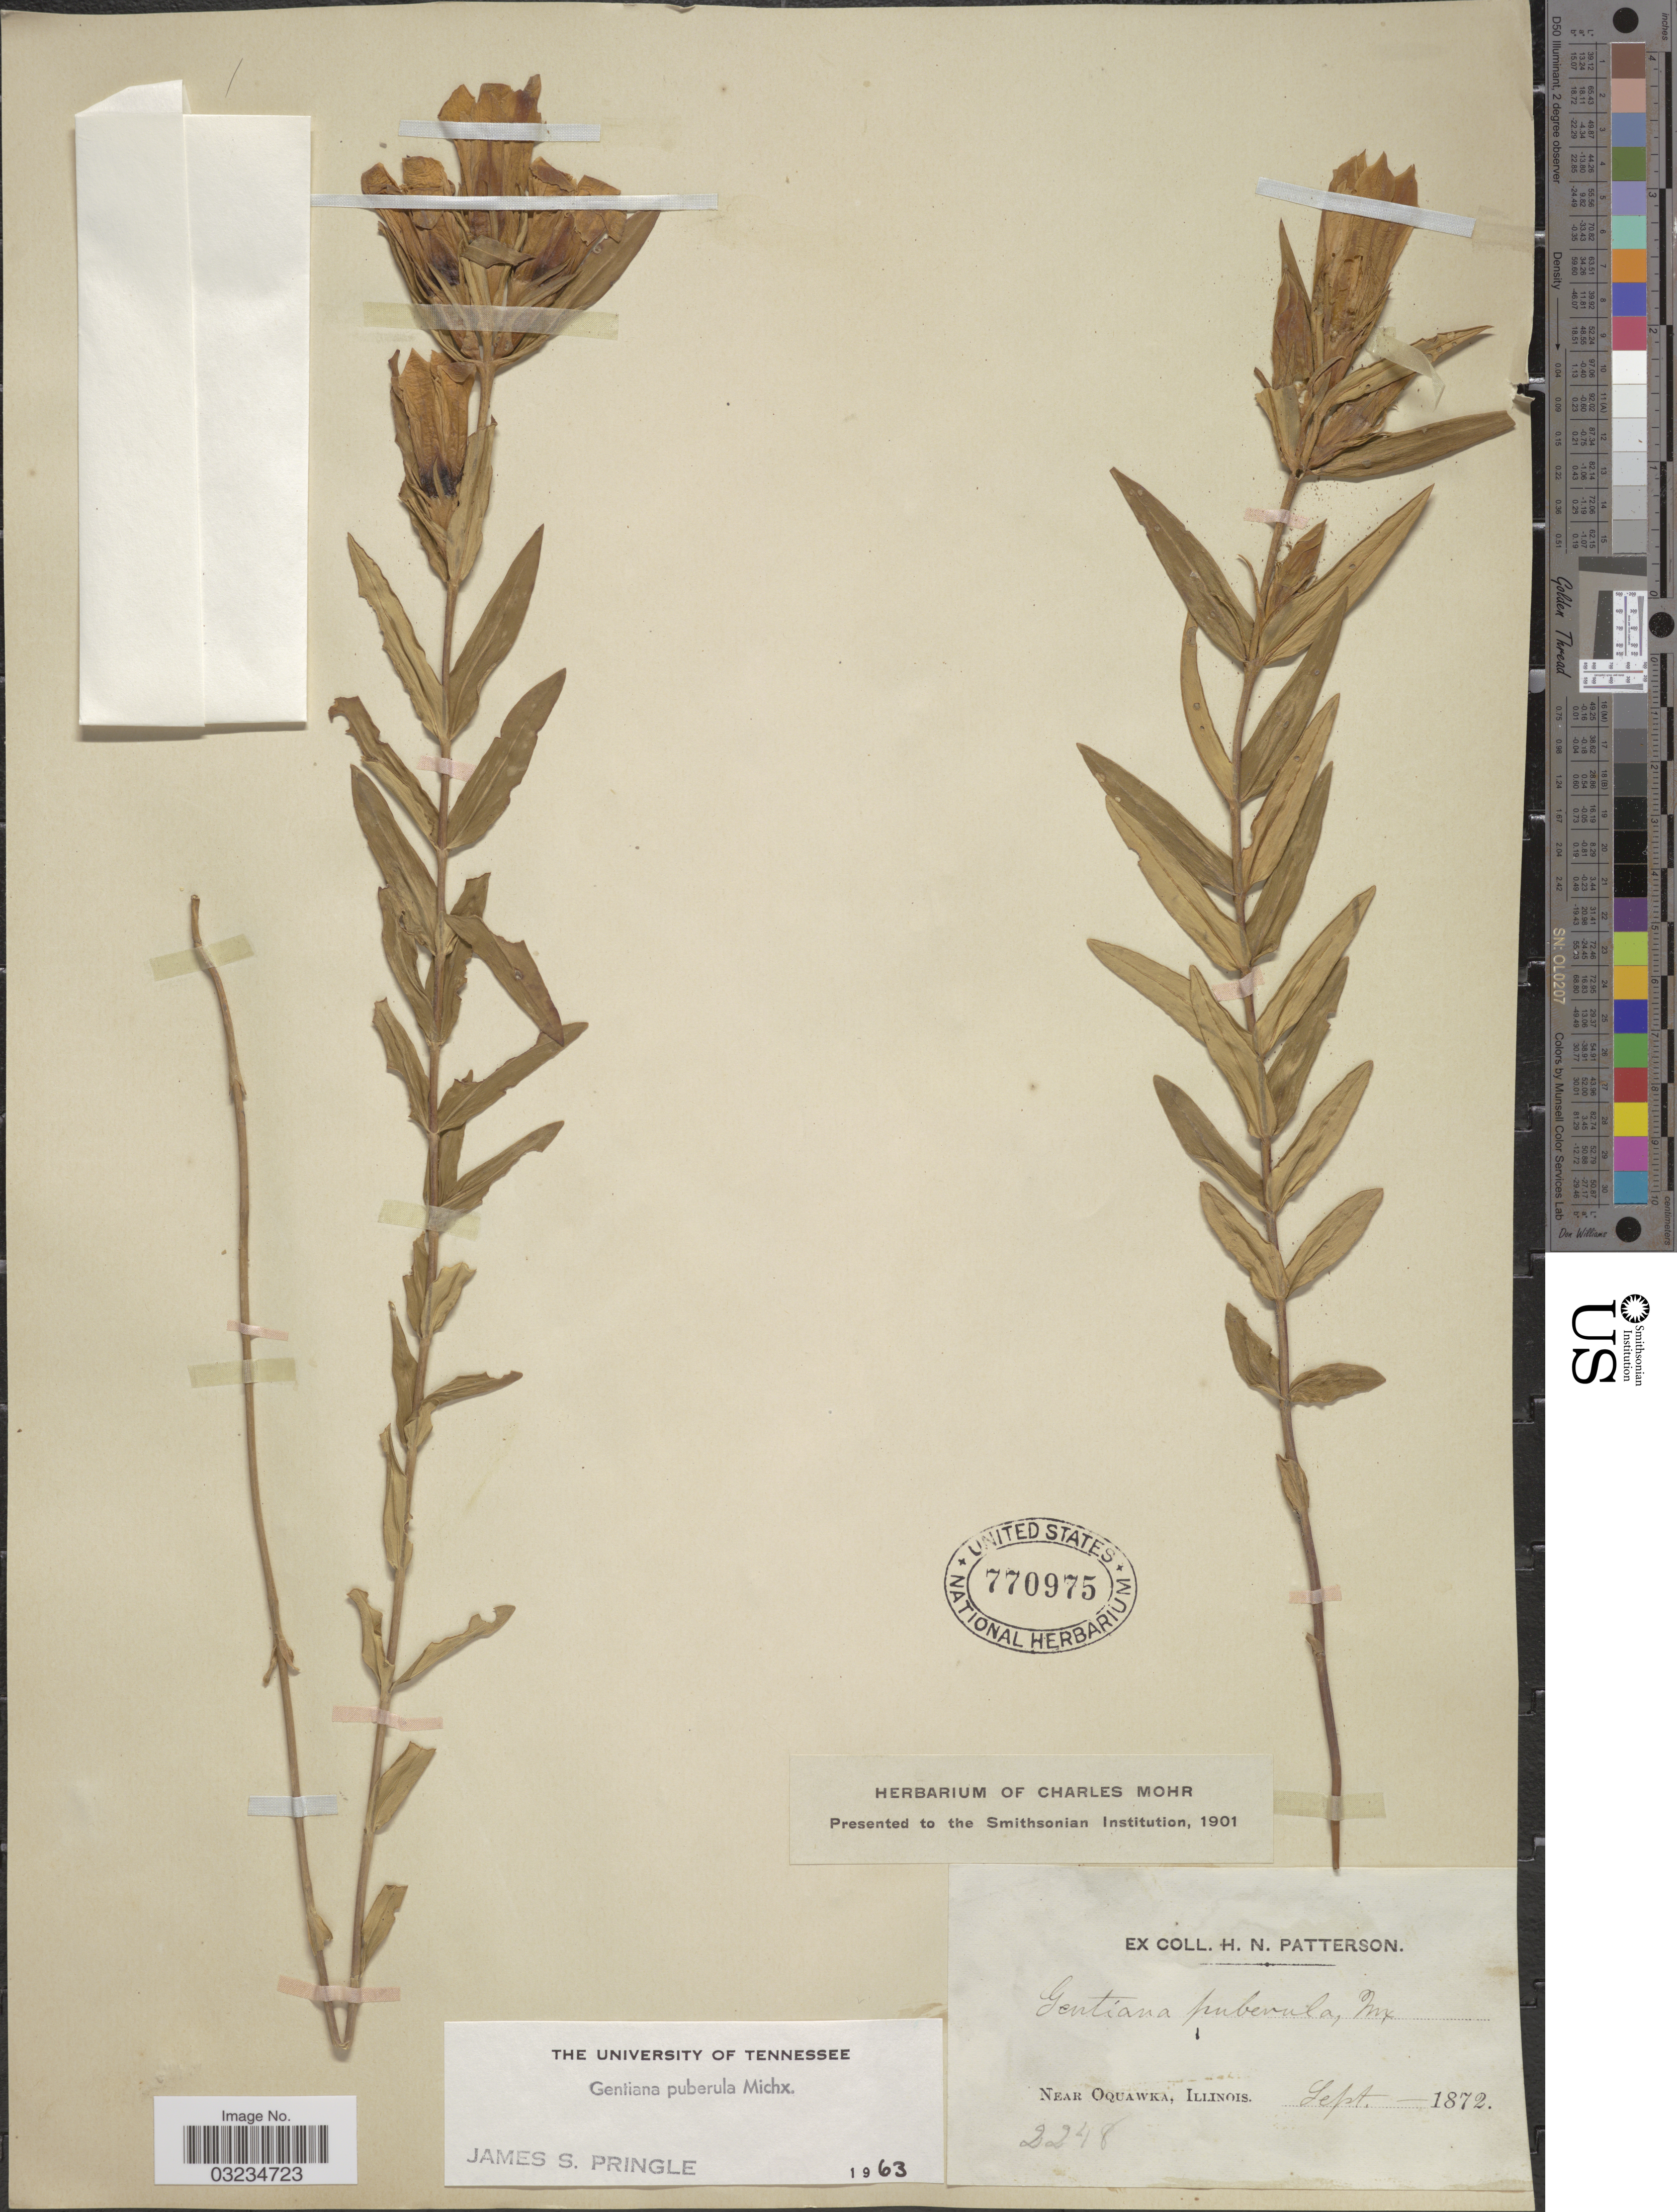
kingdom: Plantae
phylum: Tracheophyta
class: Magnoliopsida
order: Gentianales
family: Gentianaceae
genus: Gentiana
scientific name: Gentiana puberula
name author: Michx.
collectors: H. N. Patterson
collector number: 2248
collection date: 1872-09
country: United States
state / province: Illinois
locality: Near Oquawka.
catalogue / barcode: US 770975